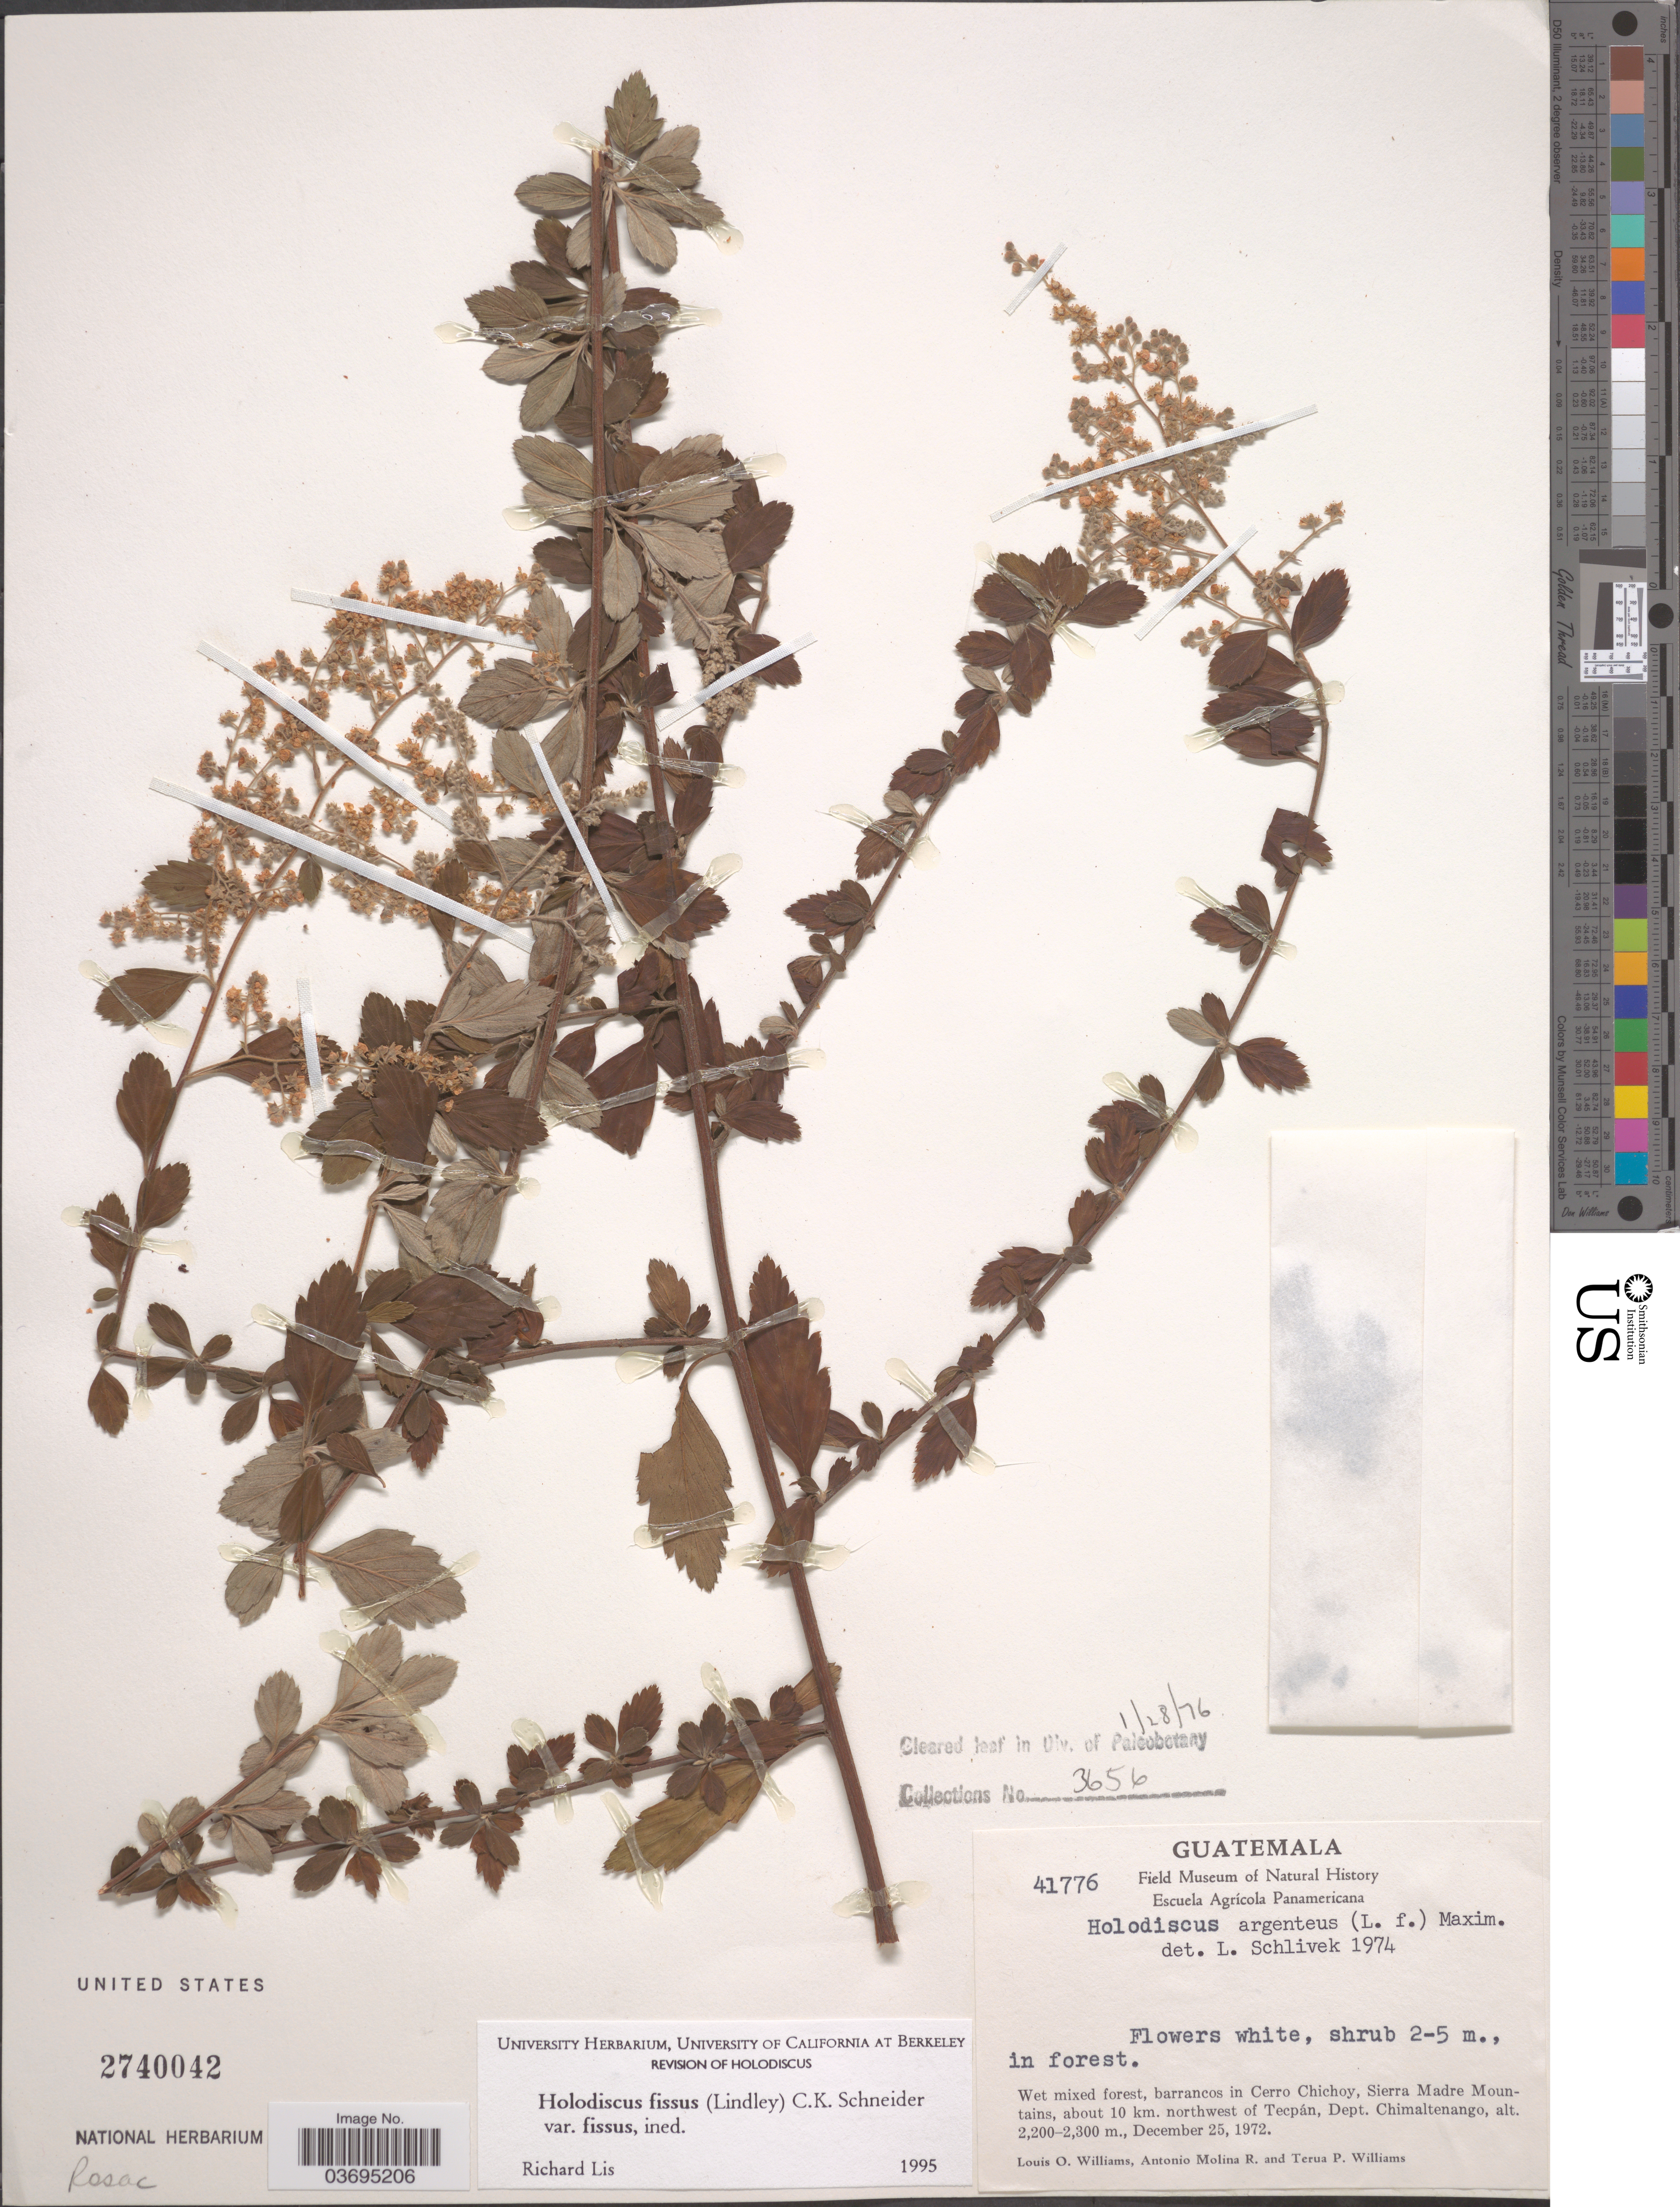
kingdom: Plantae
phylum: Tracheophyta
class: Magnoliopsida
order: Rosales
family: Rosaceae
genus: Holodiscus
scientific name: Holodiscus fissus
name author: (Lindl.) C.K. Schneid.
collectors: L. O. Williams, A. Molina R. & T. Williams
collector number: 41776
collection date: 1972-12-25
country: Guatemala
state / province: Chimaltenango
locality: Barrancos in Cerro Chichoy, Sierra Madre Mountains, about 10 km. northwest of Tecpán, Dept. Chimaltenango.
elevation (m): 2200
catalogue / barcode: US 2740042